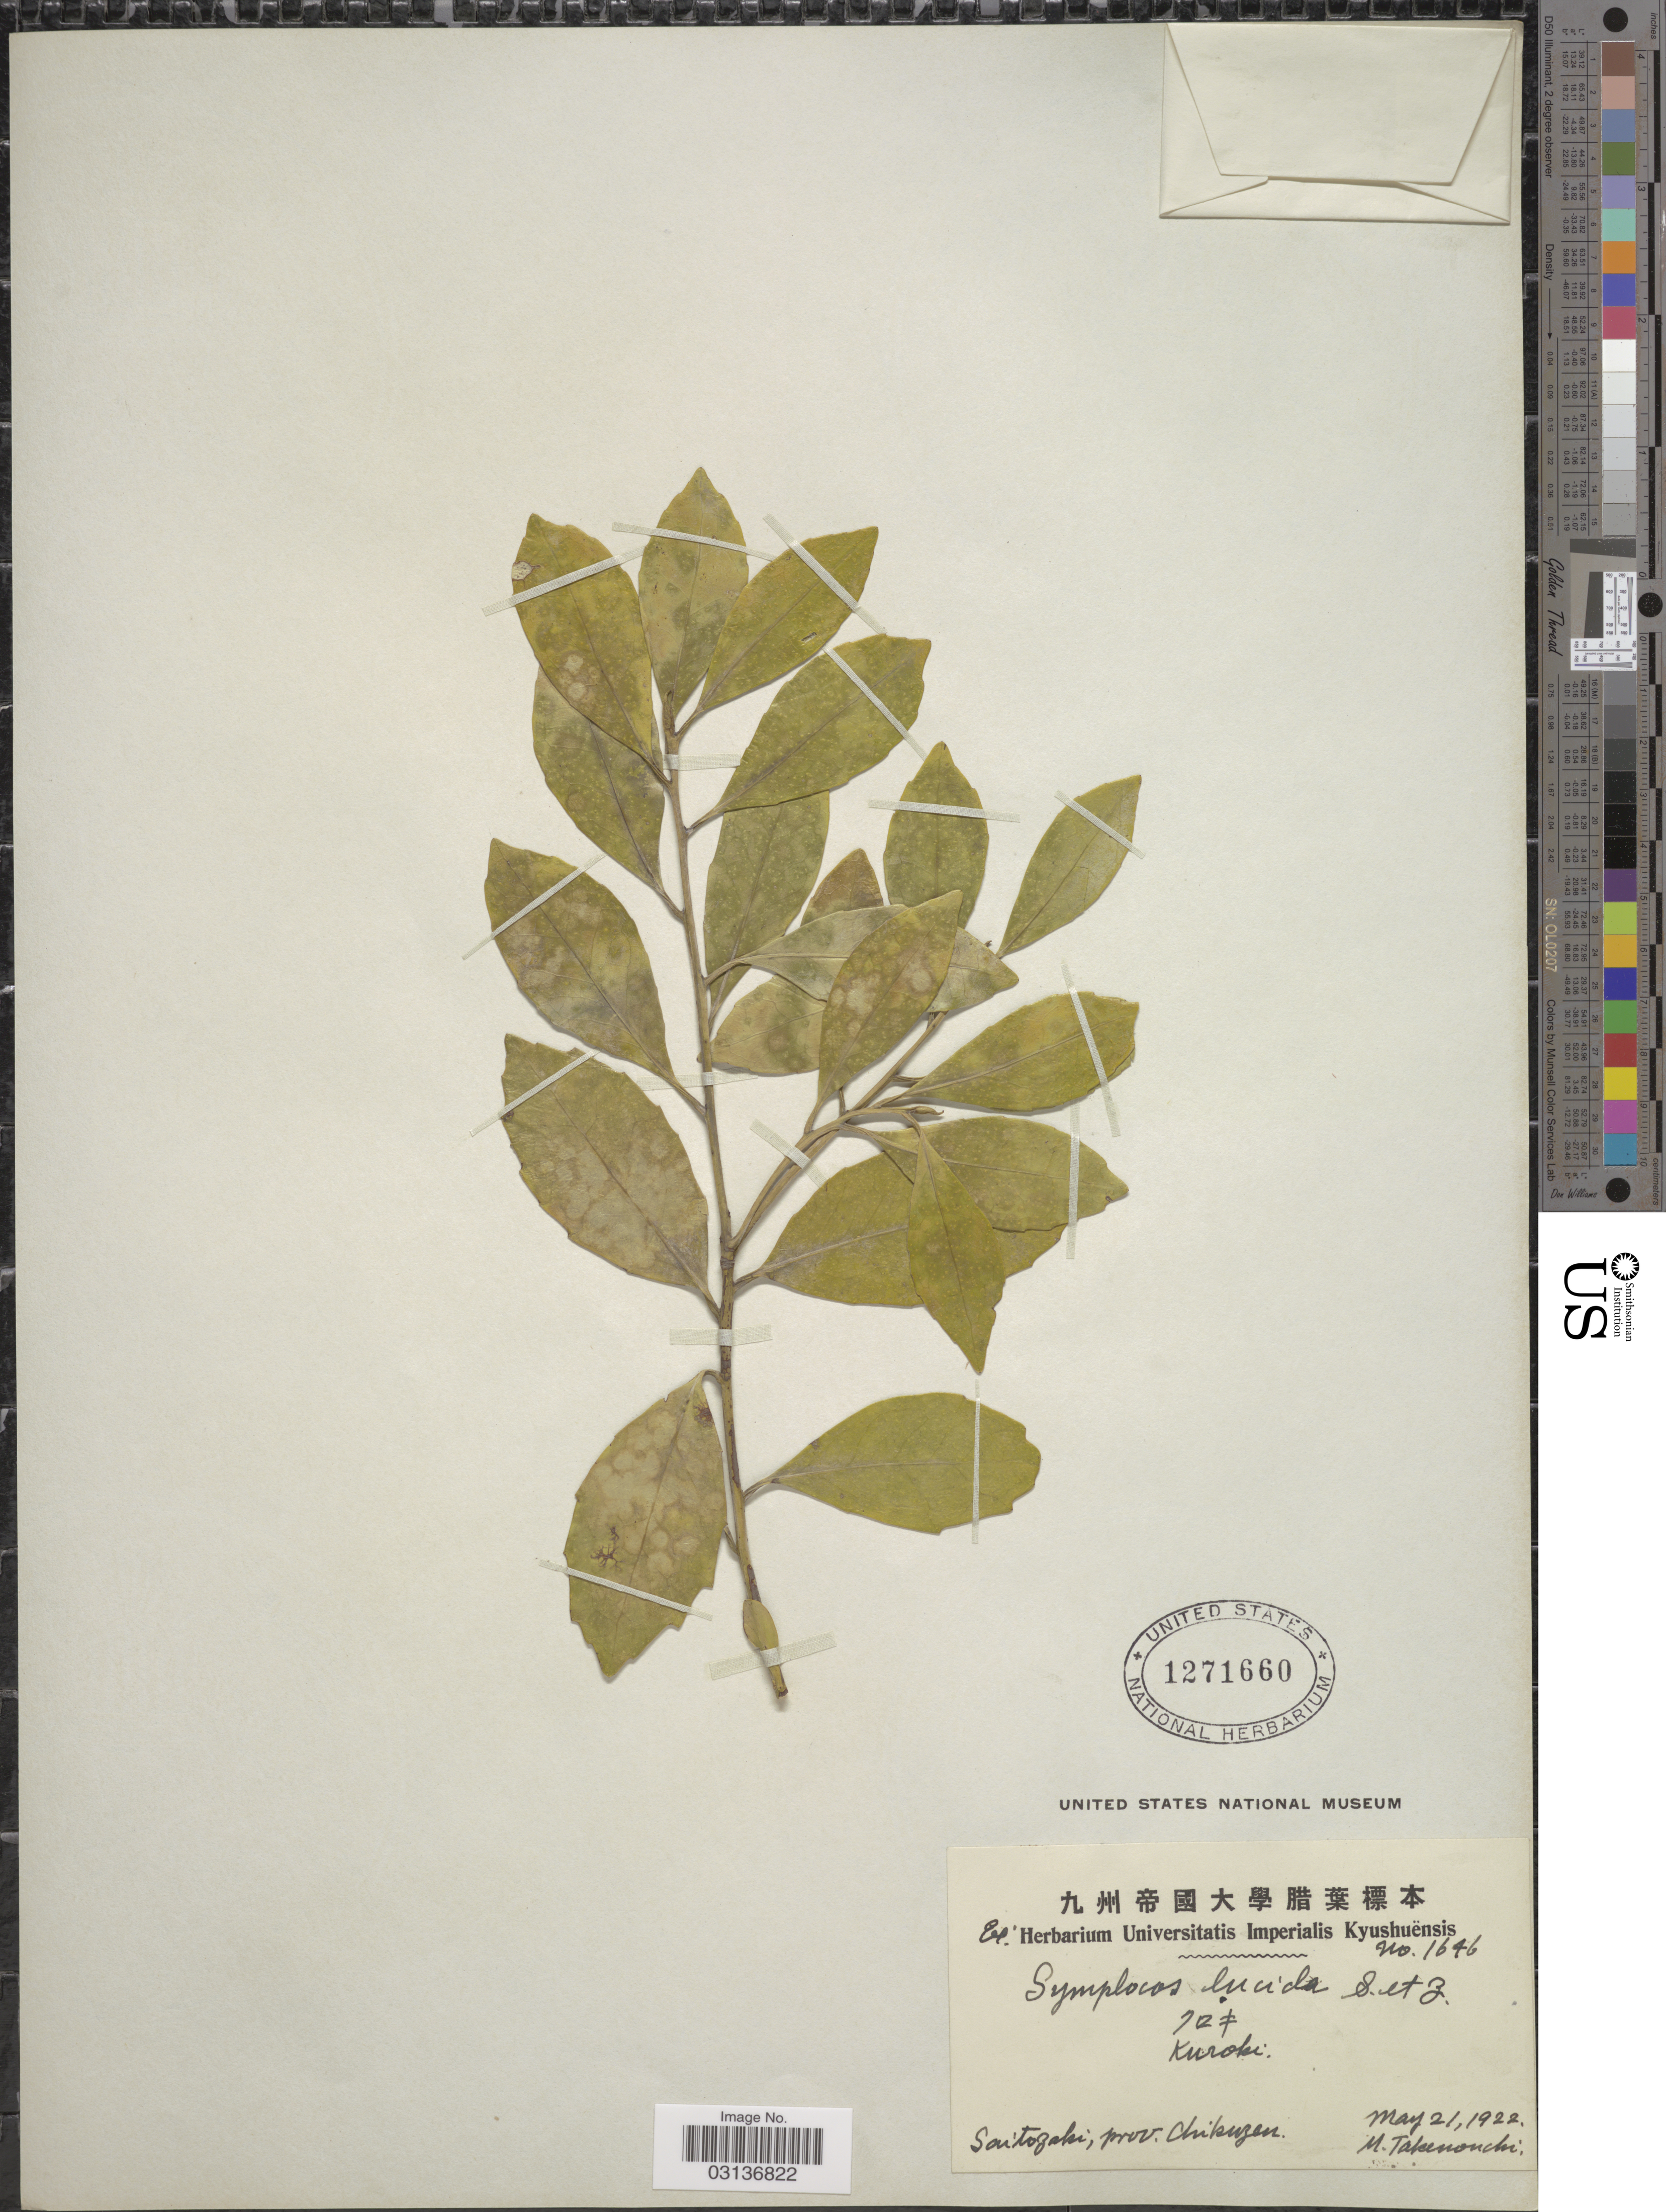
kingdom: Plantae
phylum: Tracheophyta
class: Magnoliopsida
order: Ericales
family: Symplocaceae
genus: Symplocos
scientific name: Symplocos lucida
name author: (Thurb.) Siebold & Zucc.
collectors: M. Takenouchi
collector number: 1646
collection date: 1922-05-21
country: Japan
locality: Saitozaki, prov. Chikuzen.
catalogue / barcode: US 1271660